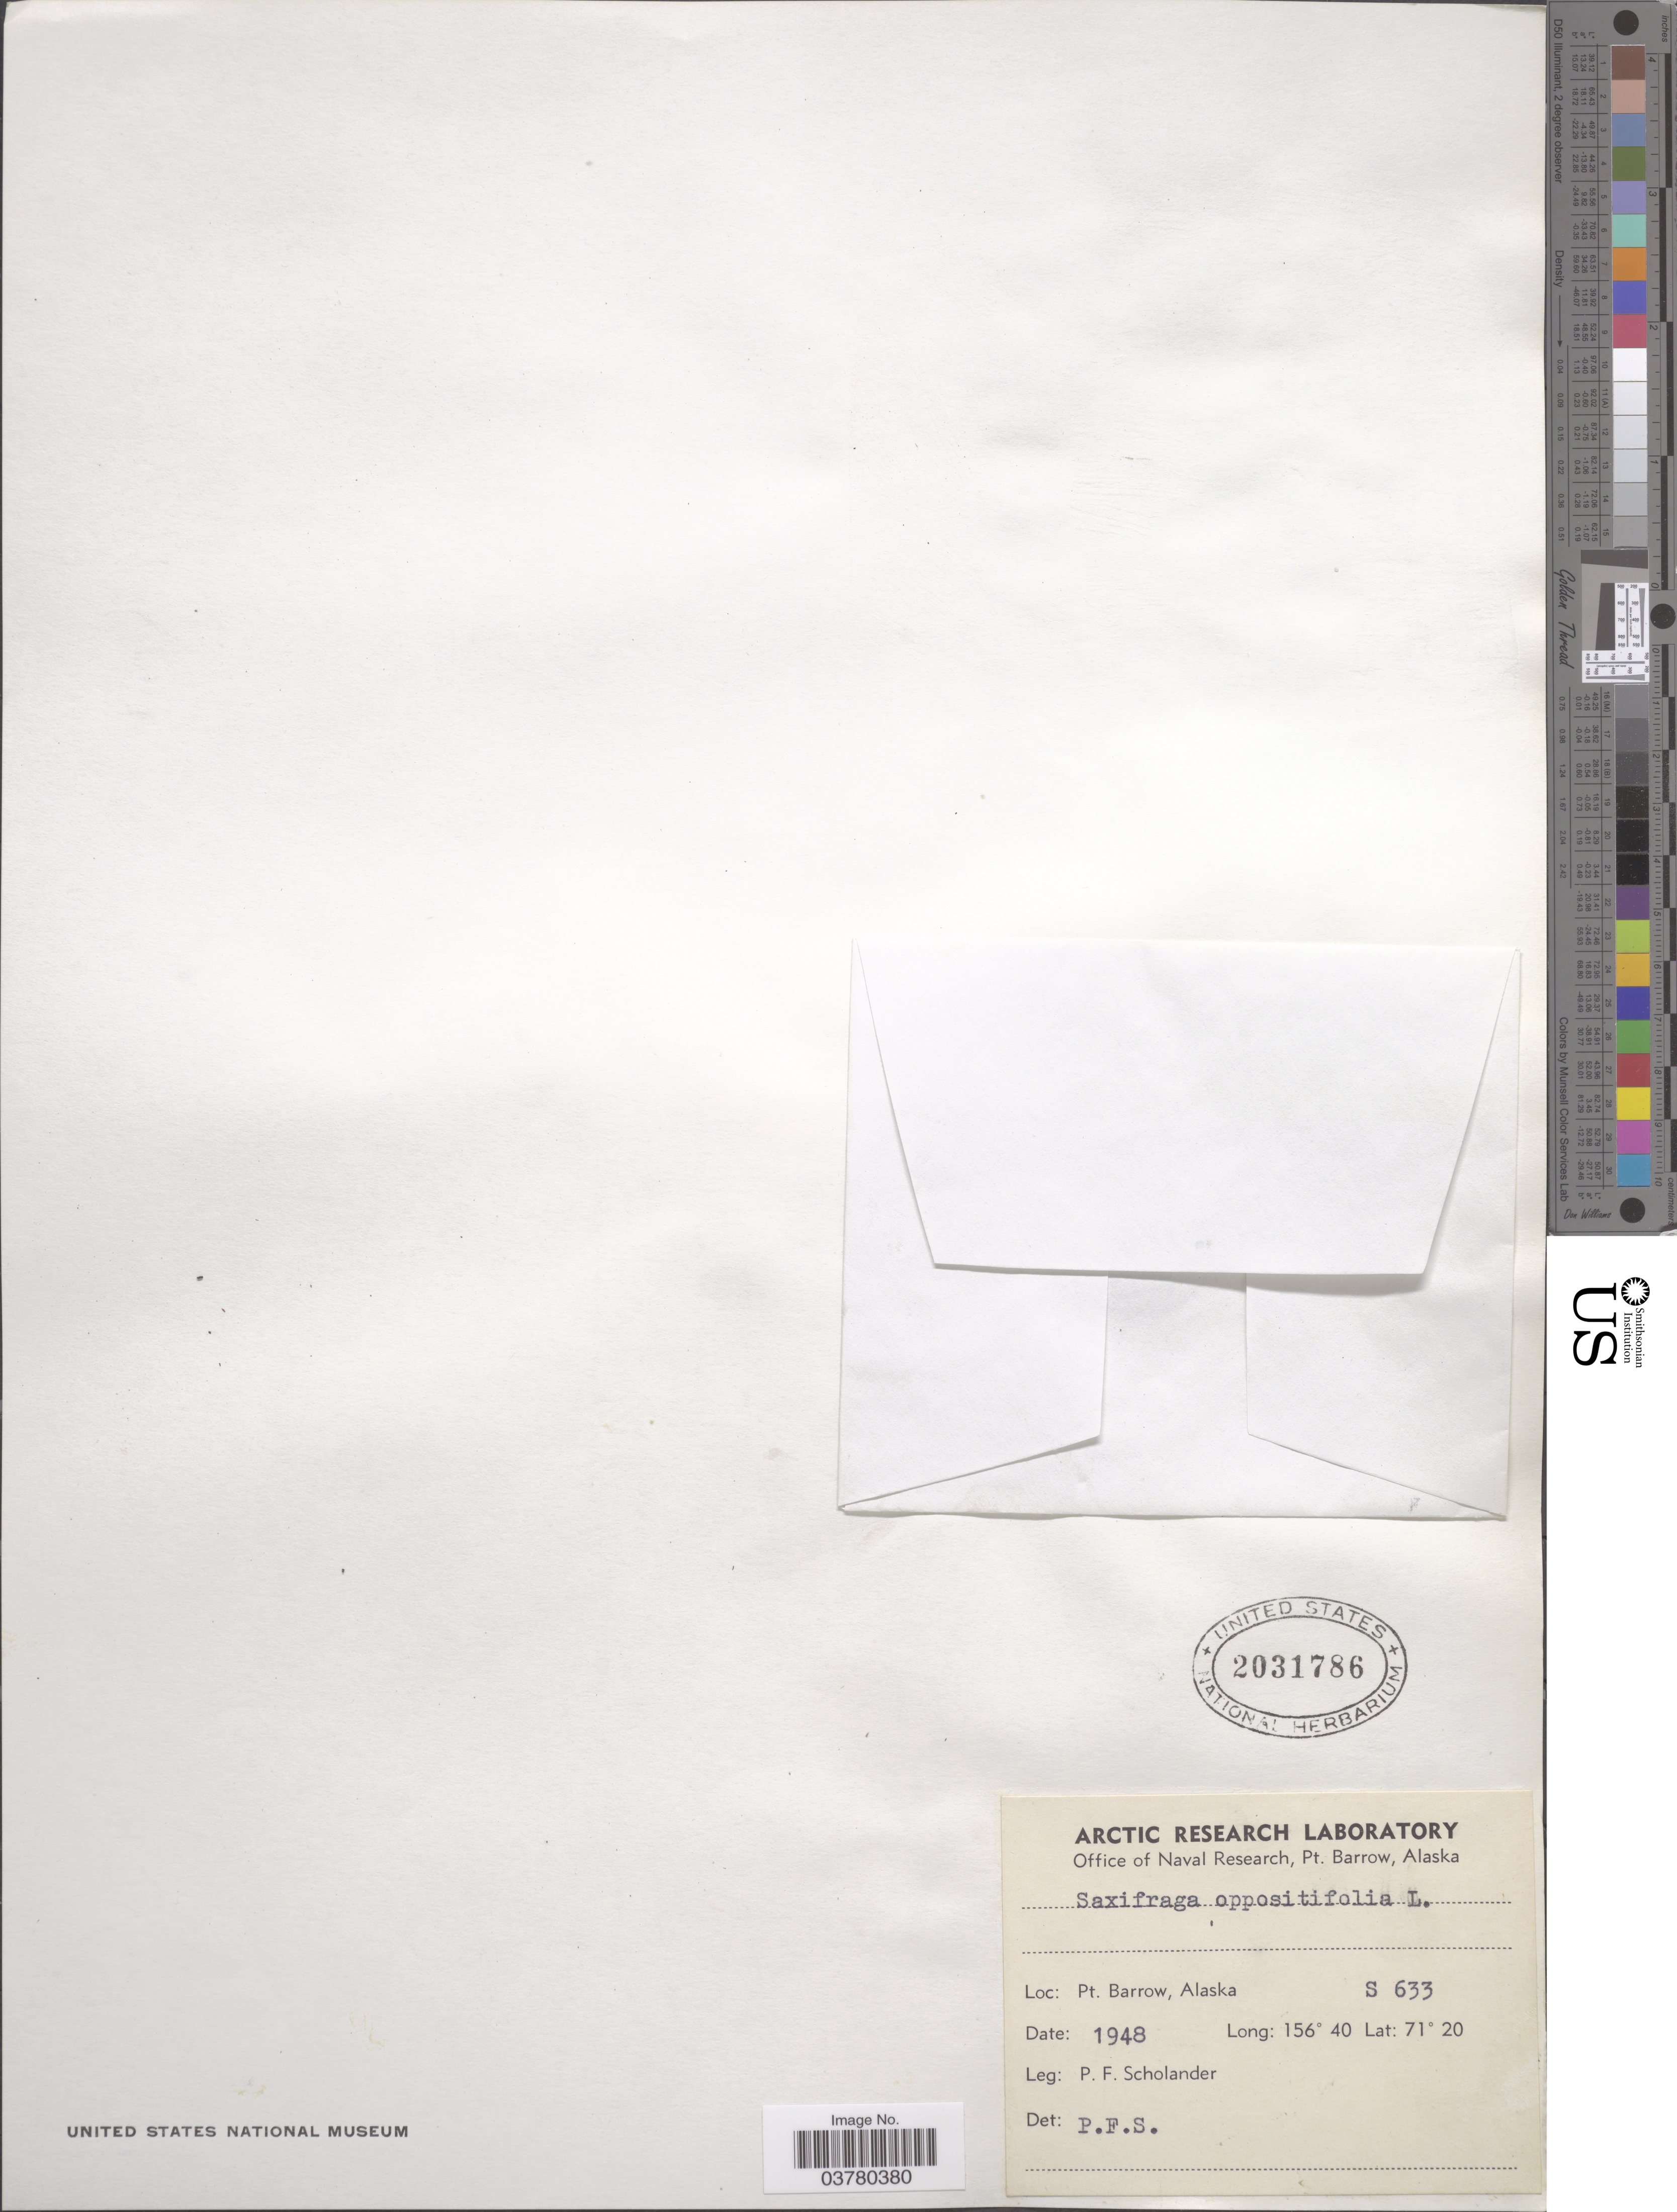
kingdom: Plantae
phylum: Tracheophyta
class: Magnoliopsida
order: Saxifragales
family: Saxifragaceae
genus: Saxifraga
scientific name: Saxifraga oppositifolia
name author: L.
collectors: P. Scholander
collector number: S633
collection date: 1948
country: United States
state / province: Alaska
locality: Pt. Barrow.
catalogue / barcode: US 2031786